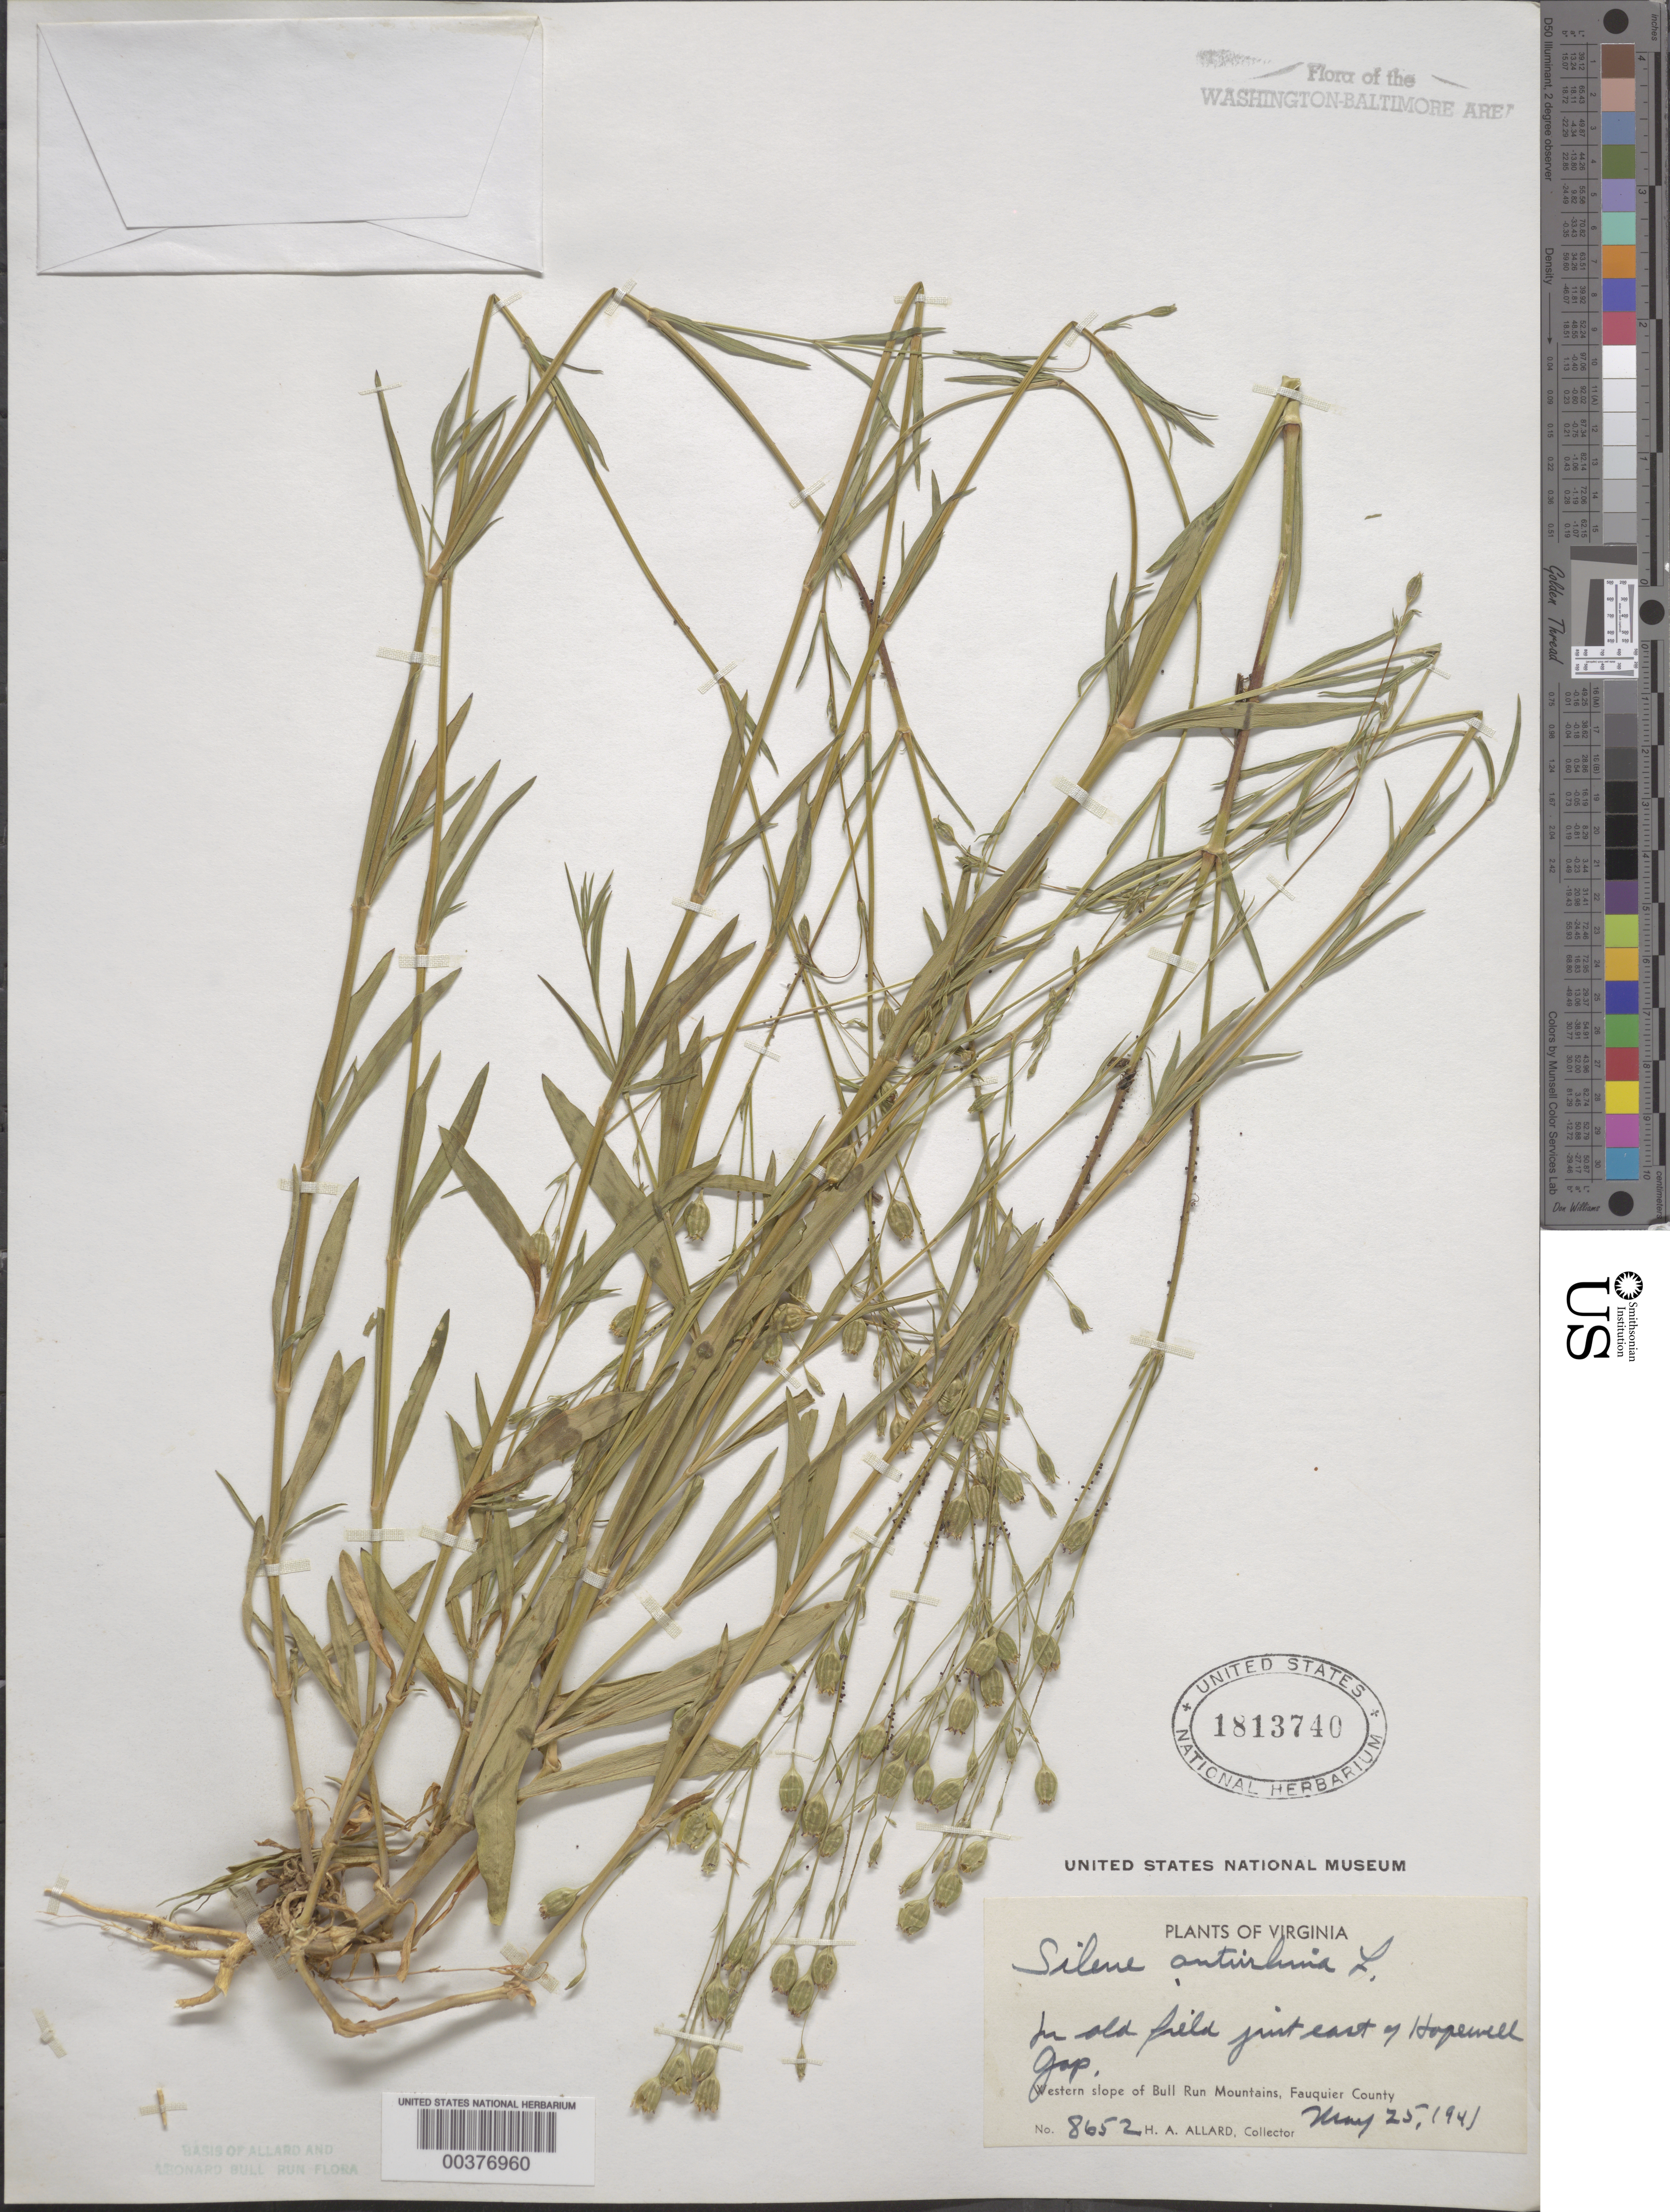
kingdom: Plantae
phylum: Tracheophyta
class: Magnoliopsida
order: Caryophyllales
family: Caryophyllaceae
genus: Silene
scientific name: Silene antirrhina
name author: L.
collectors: H. A. Allard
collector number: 8652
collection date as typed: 25 May 1941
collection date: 1941-05-25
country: United States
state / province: Virginia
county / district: Fauquier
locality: East of Hopewell Gap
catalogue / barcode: US 1813740